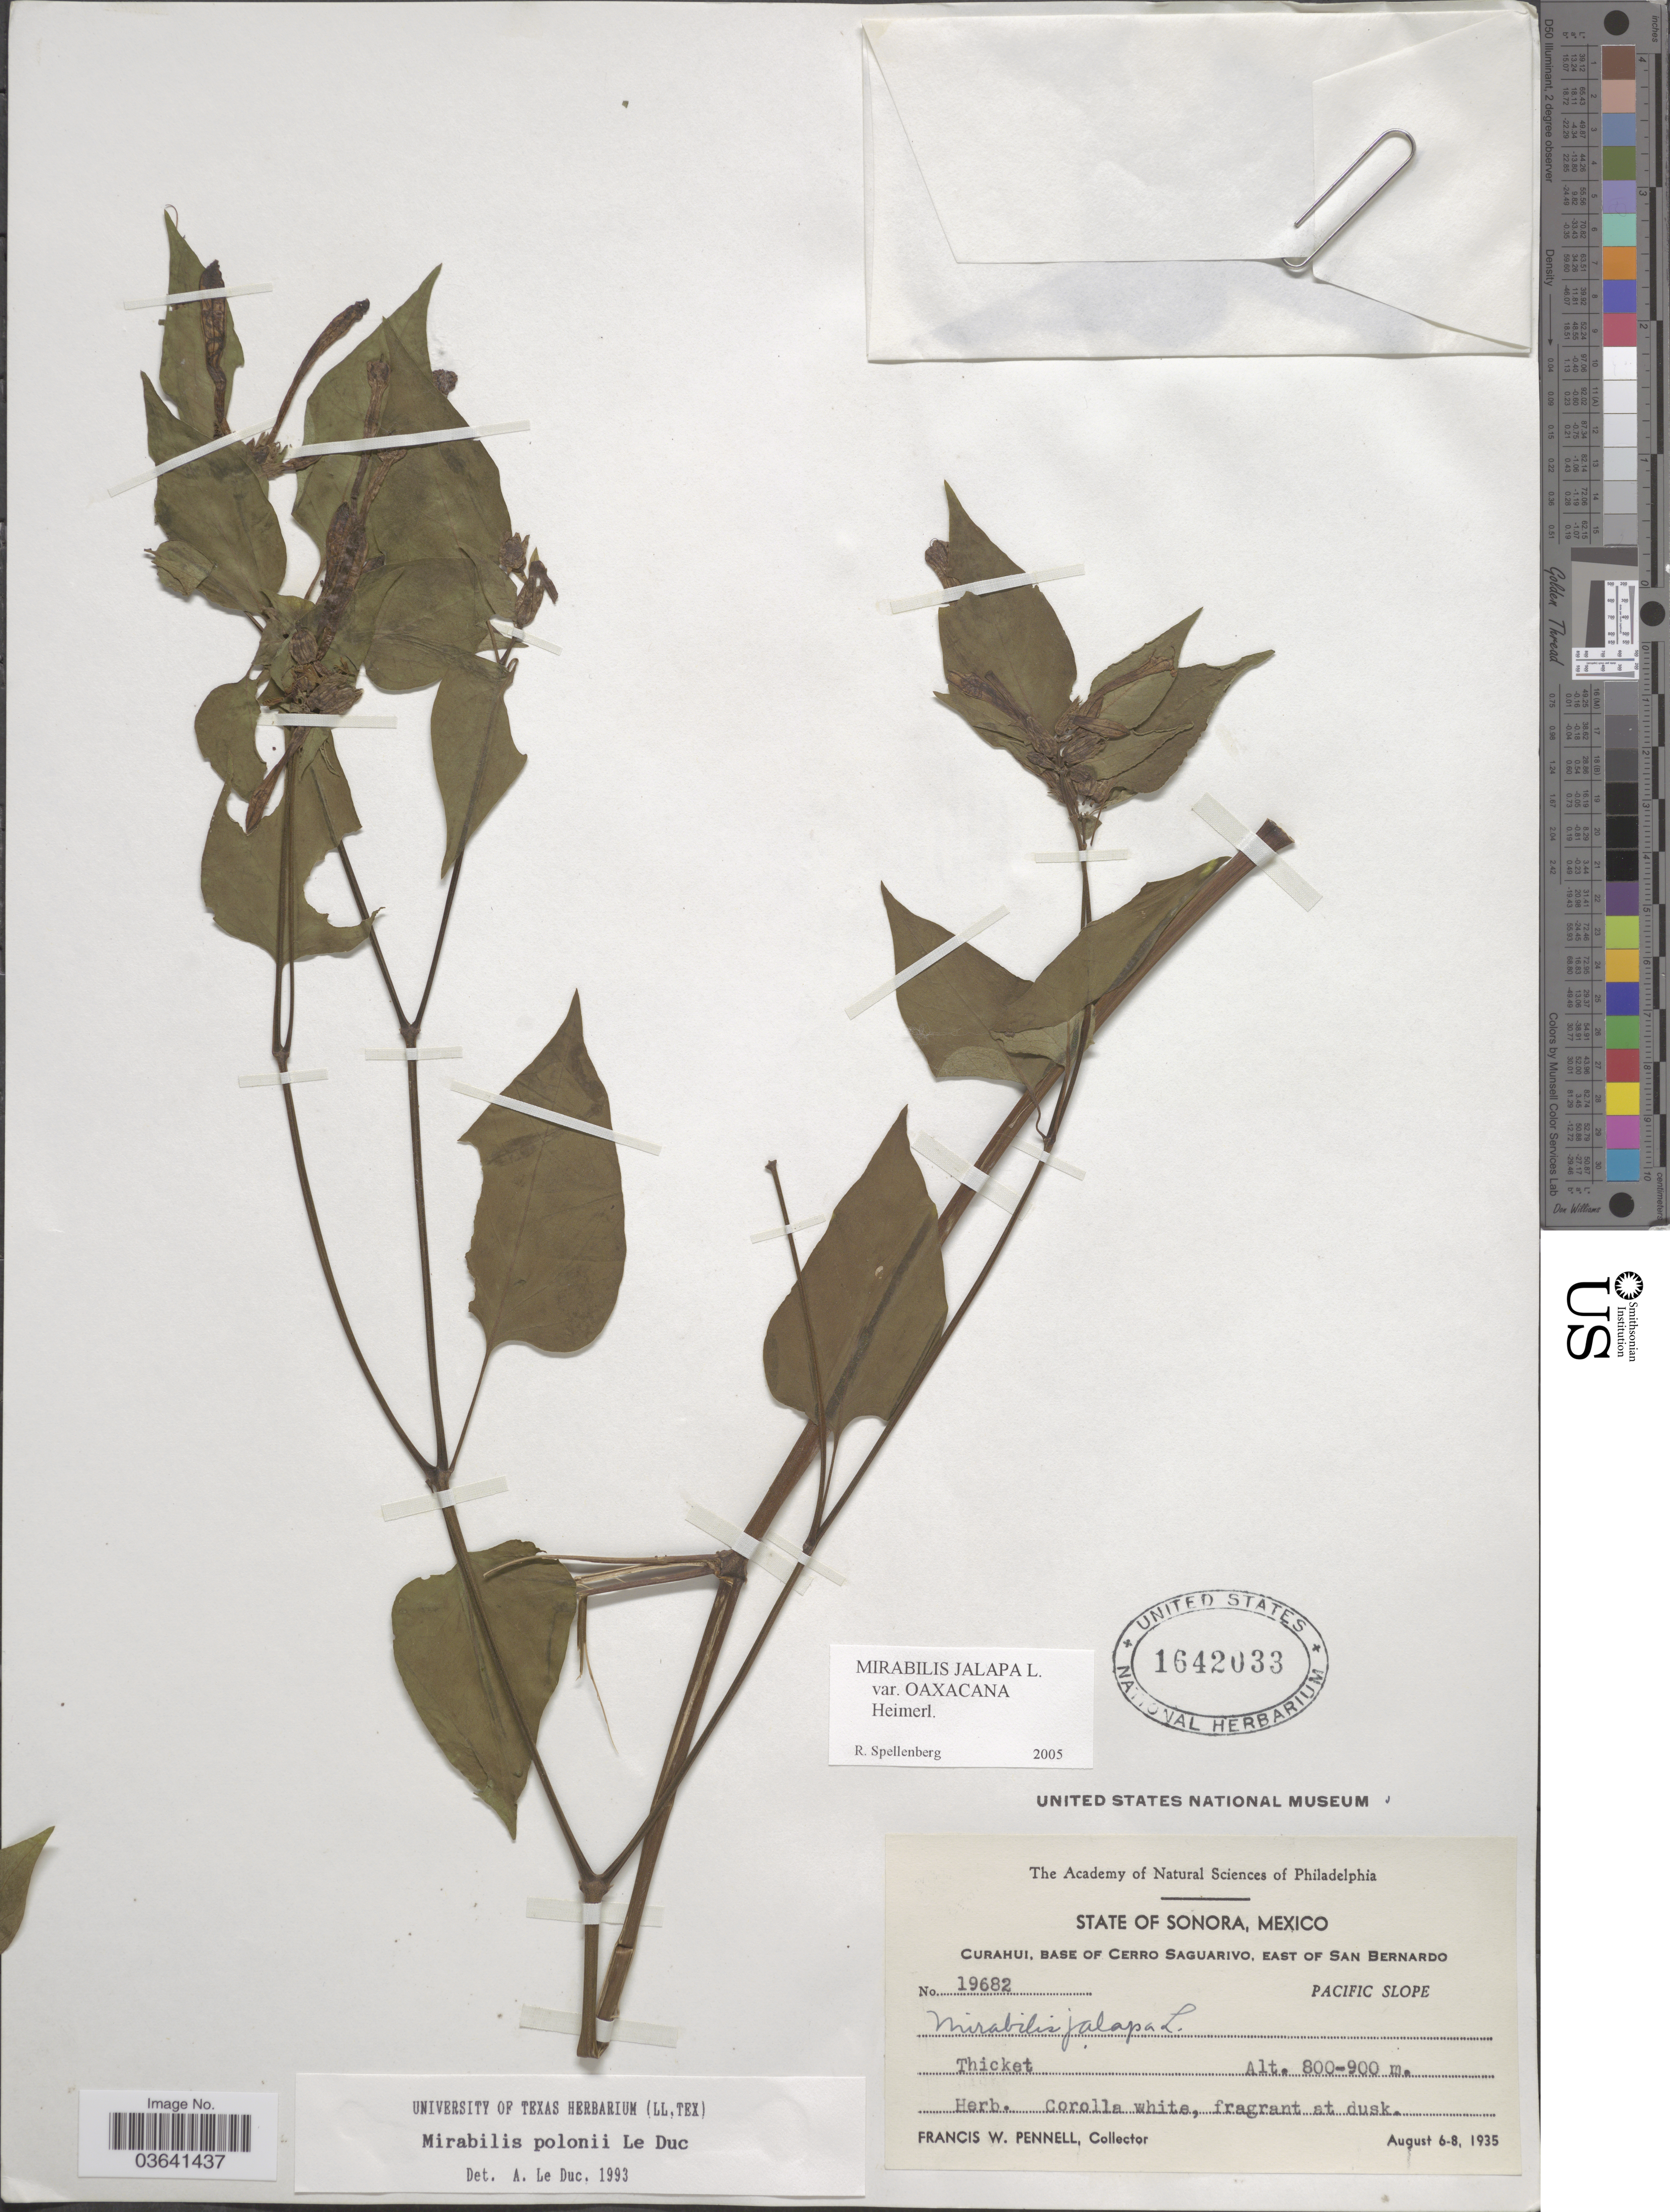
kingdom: Plantae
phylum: Tracheophyta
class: Magnoliopsida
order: Caryophyllales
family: Nyctaginaceae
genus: Mirabilis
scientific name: Mirabilis jalapa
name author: L.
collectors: F. W. Pennell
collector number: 19682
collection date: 1935-08-06/1935-08-08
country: Mexico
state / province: Sonora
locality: Curahui, base of Cerro Saguarivo, east of San Bernardo. Pacific Slope.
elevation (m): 800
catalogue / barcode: US 1642033